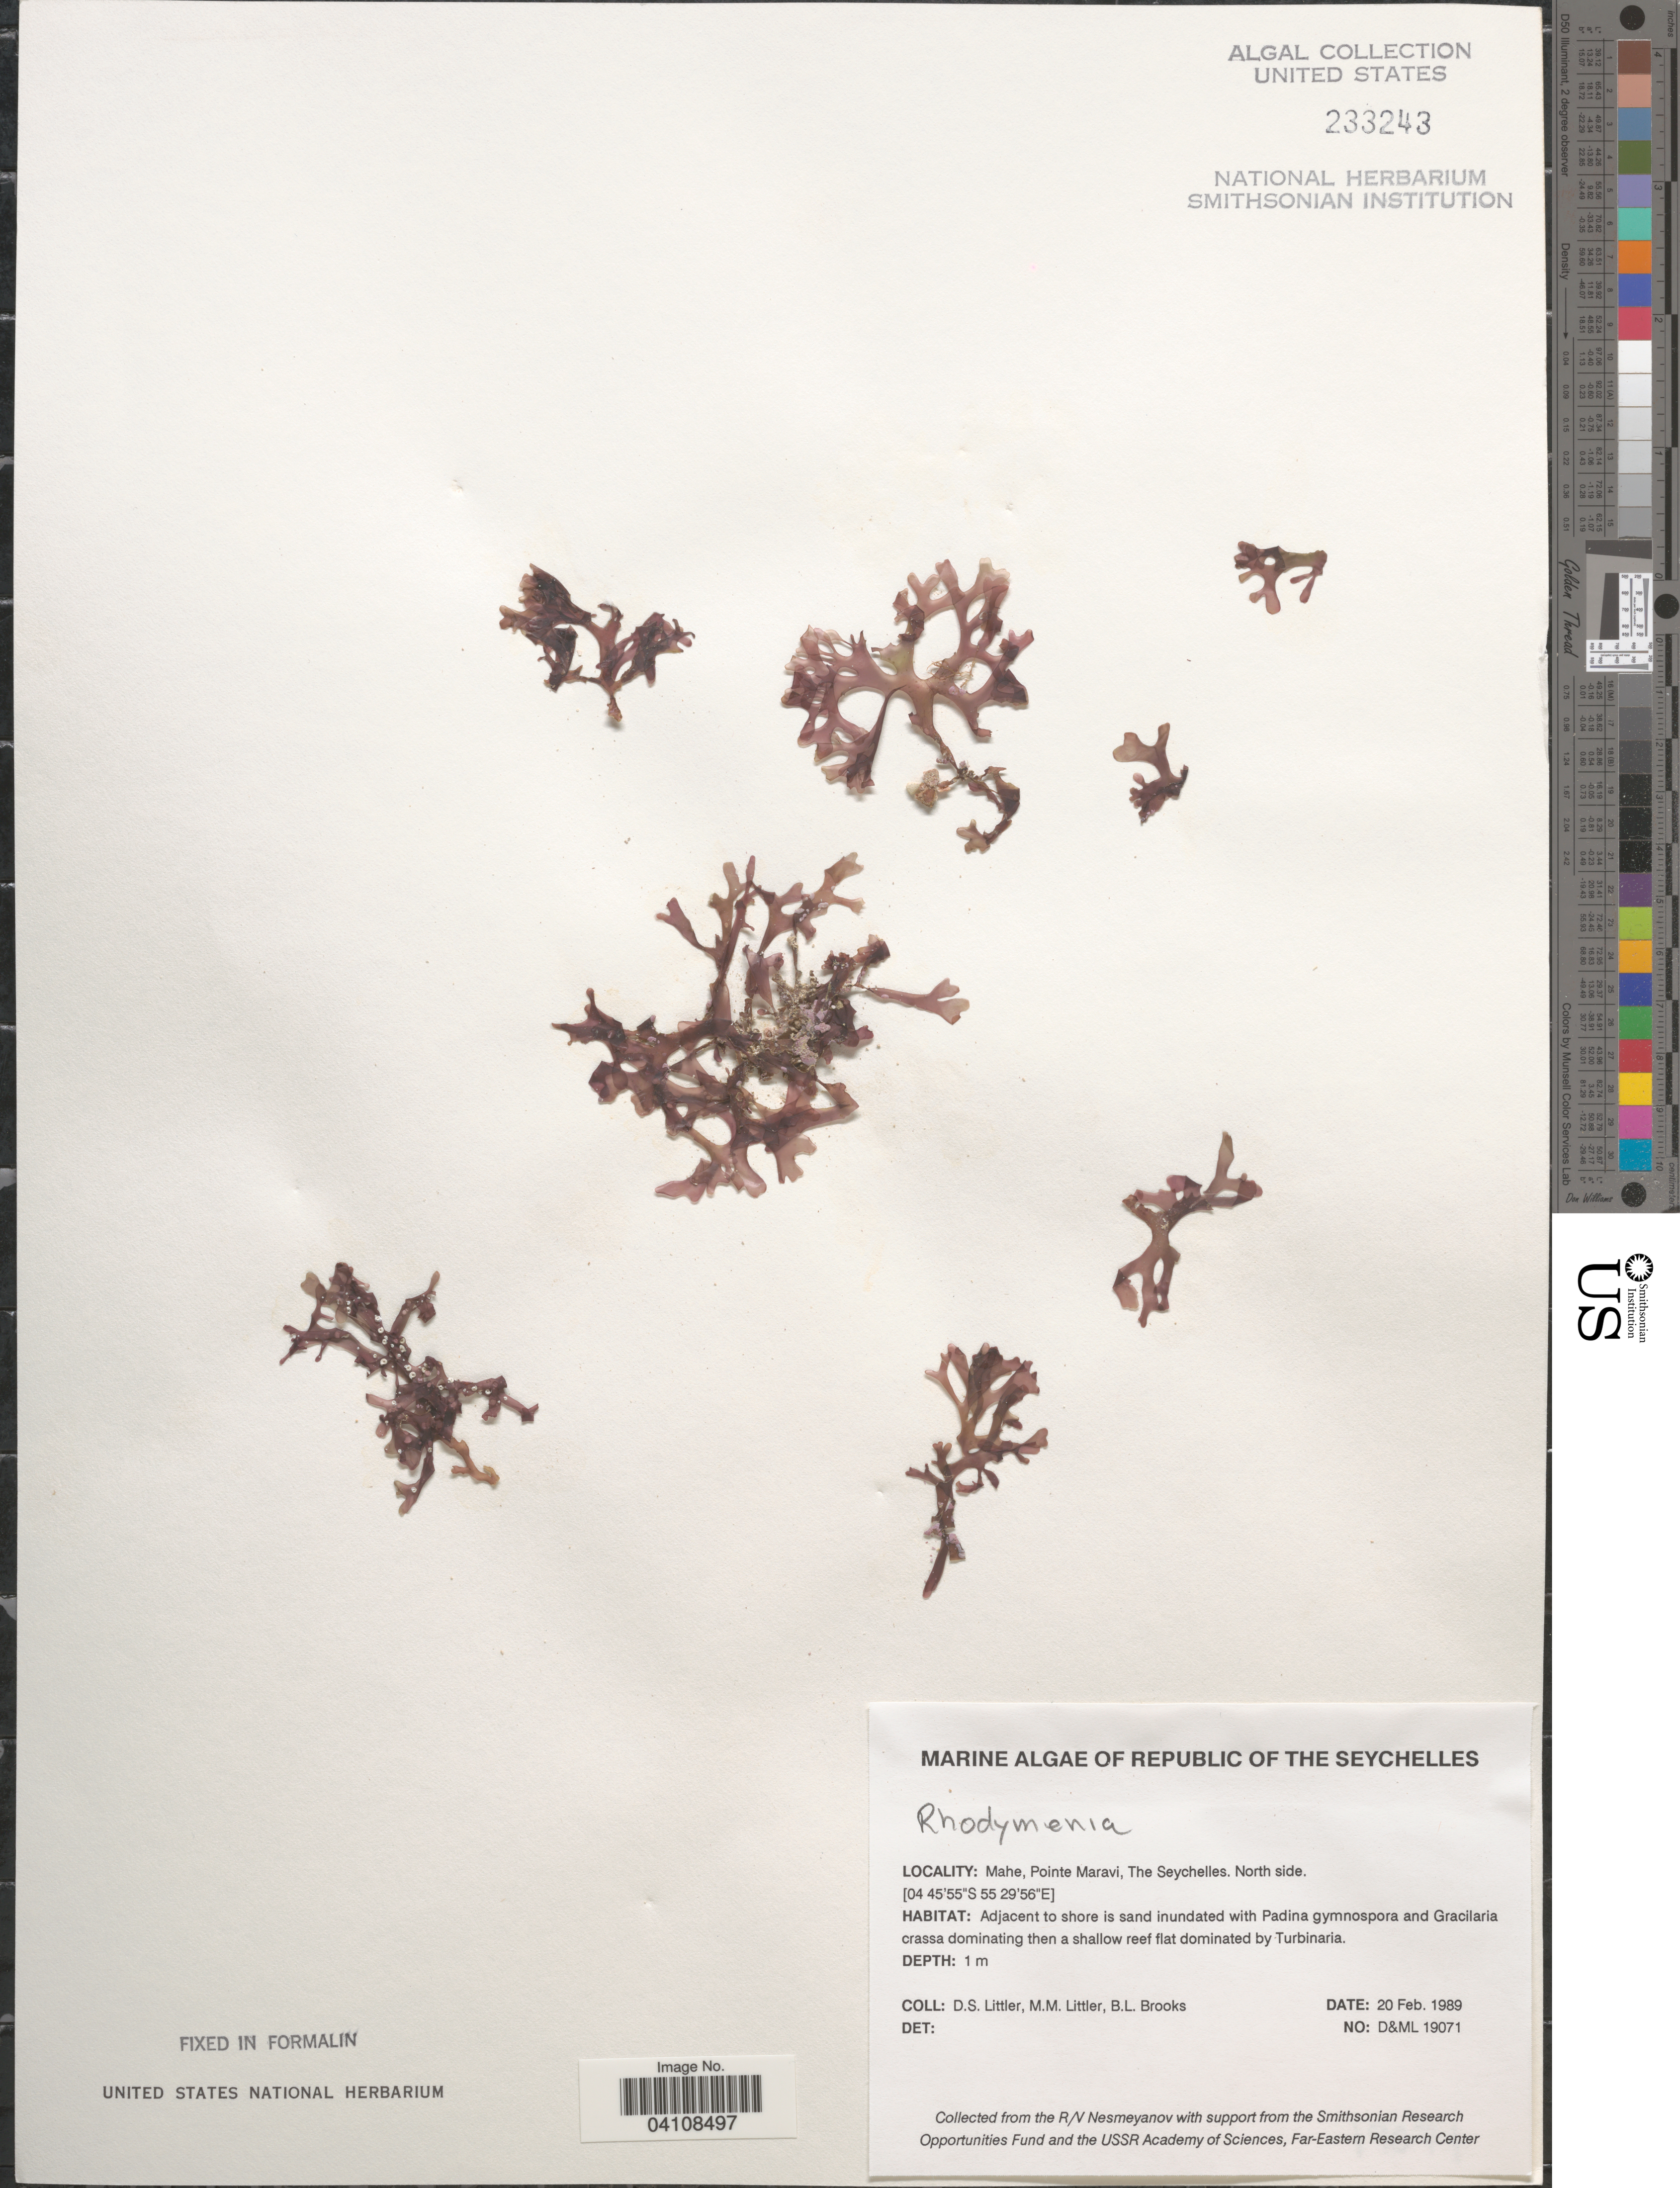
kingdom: Plantae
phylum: Rhodophyta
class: Florideophyceae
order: Rhodymeniales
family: Rhodymeniaceae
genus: Rhodymenia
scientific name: Rhodymenia sp.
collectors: D. S. Littler & B. Brooks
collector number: D&ML19071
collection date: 1989-02-20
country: Seychelles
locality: Republic of The Seychelles. Mahe, Pointe Maravi. North side.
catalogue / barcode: US 233243